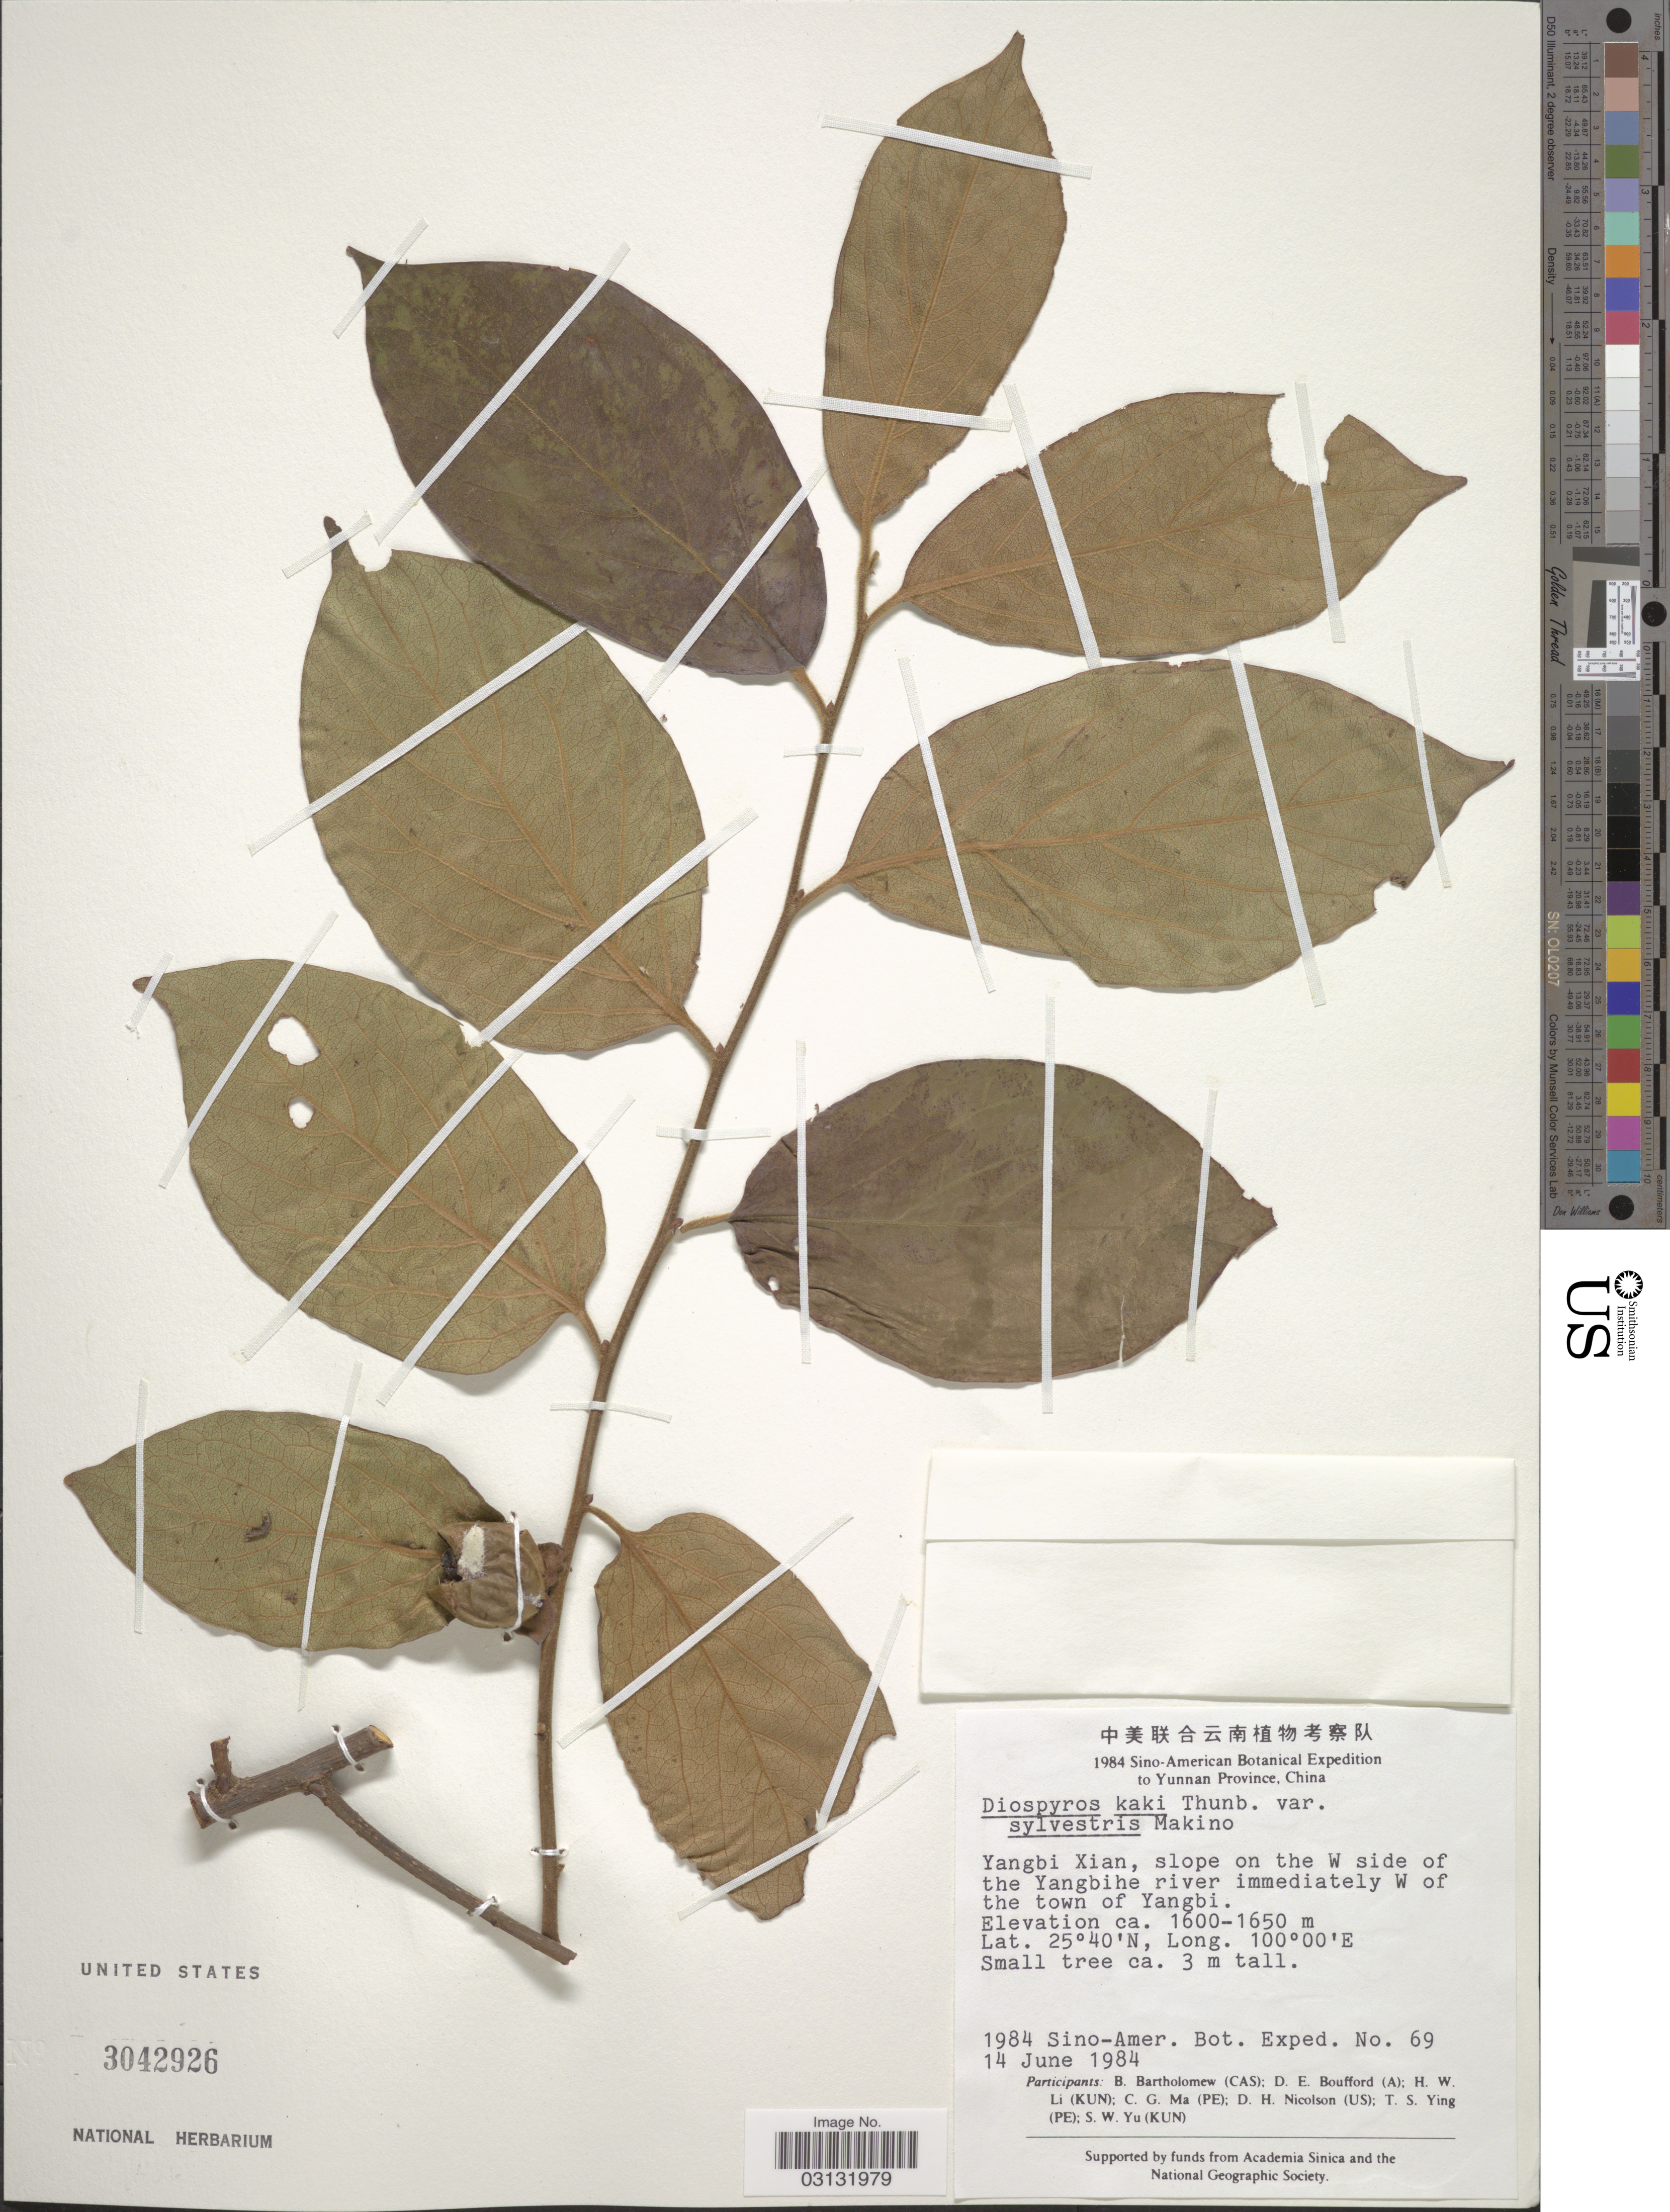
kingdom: Plantae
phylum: Tracheophyta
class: Magnoliopsida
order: Ericales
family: Ebenaceae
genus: Diospyros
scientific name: Diospyros kaki var. silvestris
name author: Makino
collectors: B. Bartholomew, D. E. Boufford, H. W. Li, C. Ma & et al.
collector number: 69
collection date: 1984-06-14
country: China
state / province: Yunnan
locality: Yunnan Province. Yangbi Xian, slope on the W side of the Yangbihe river immediately W of the town of Yangbi.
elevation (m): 1600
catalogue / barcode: US 3042926